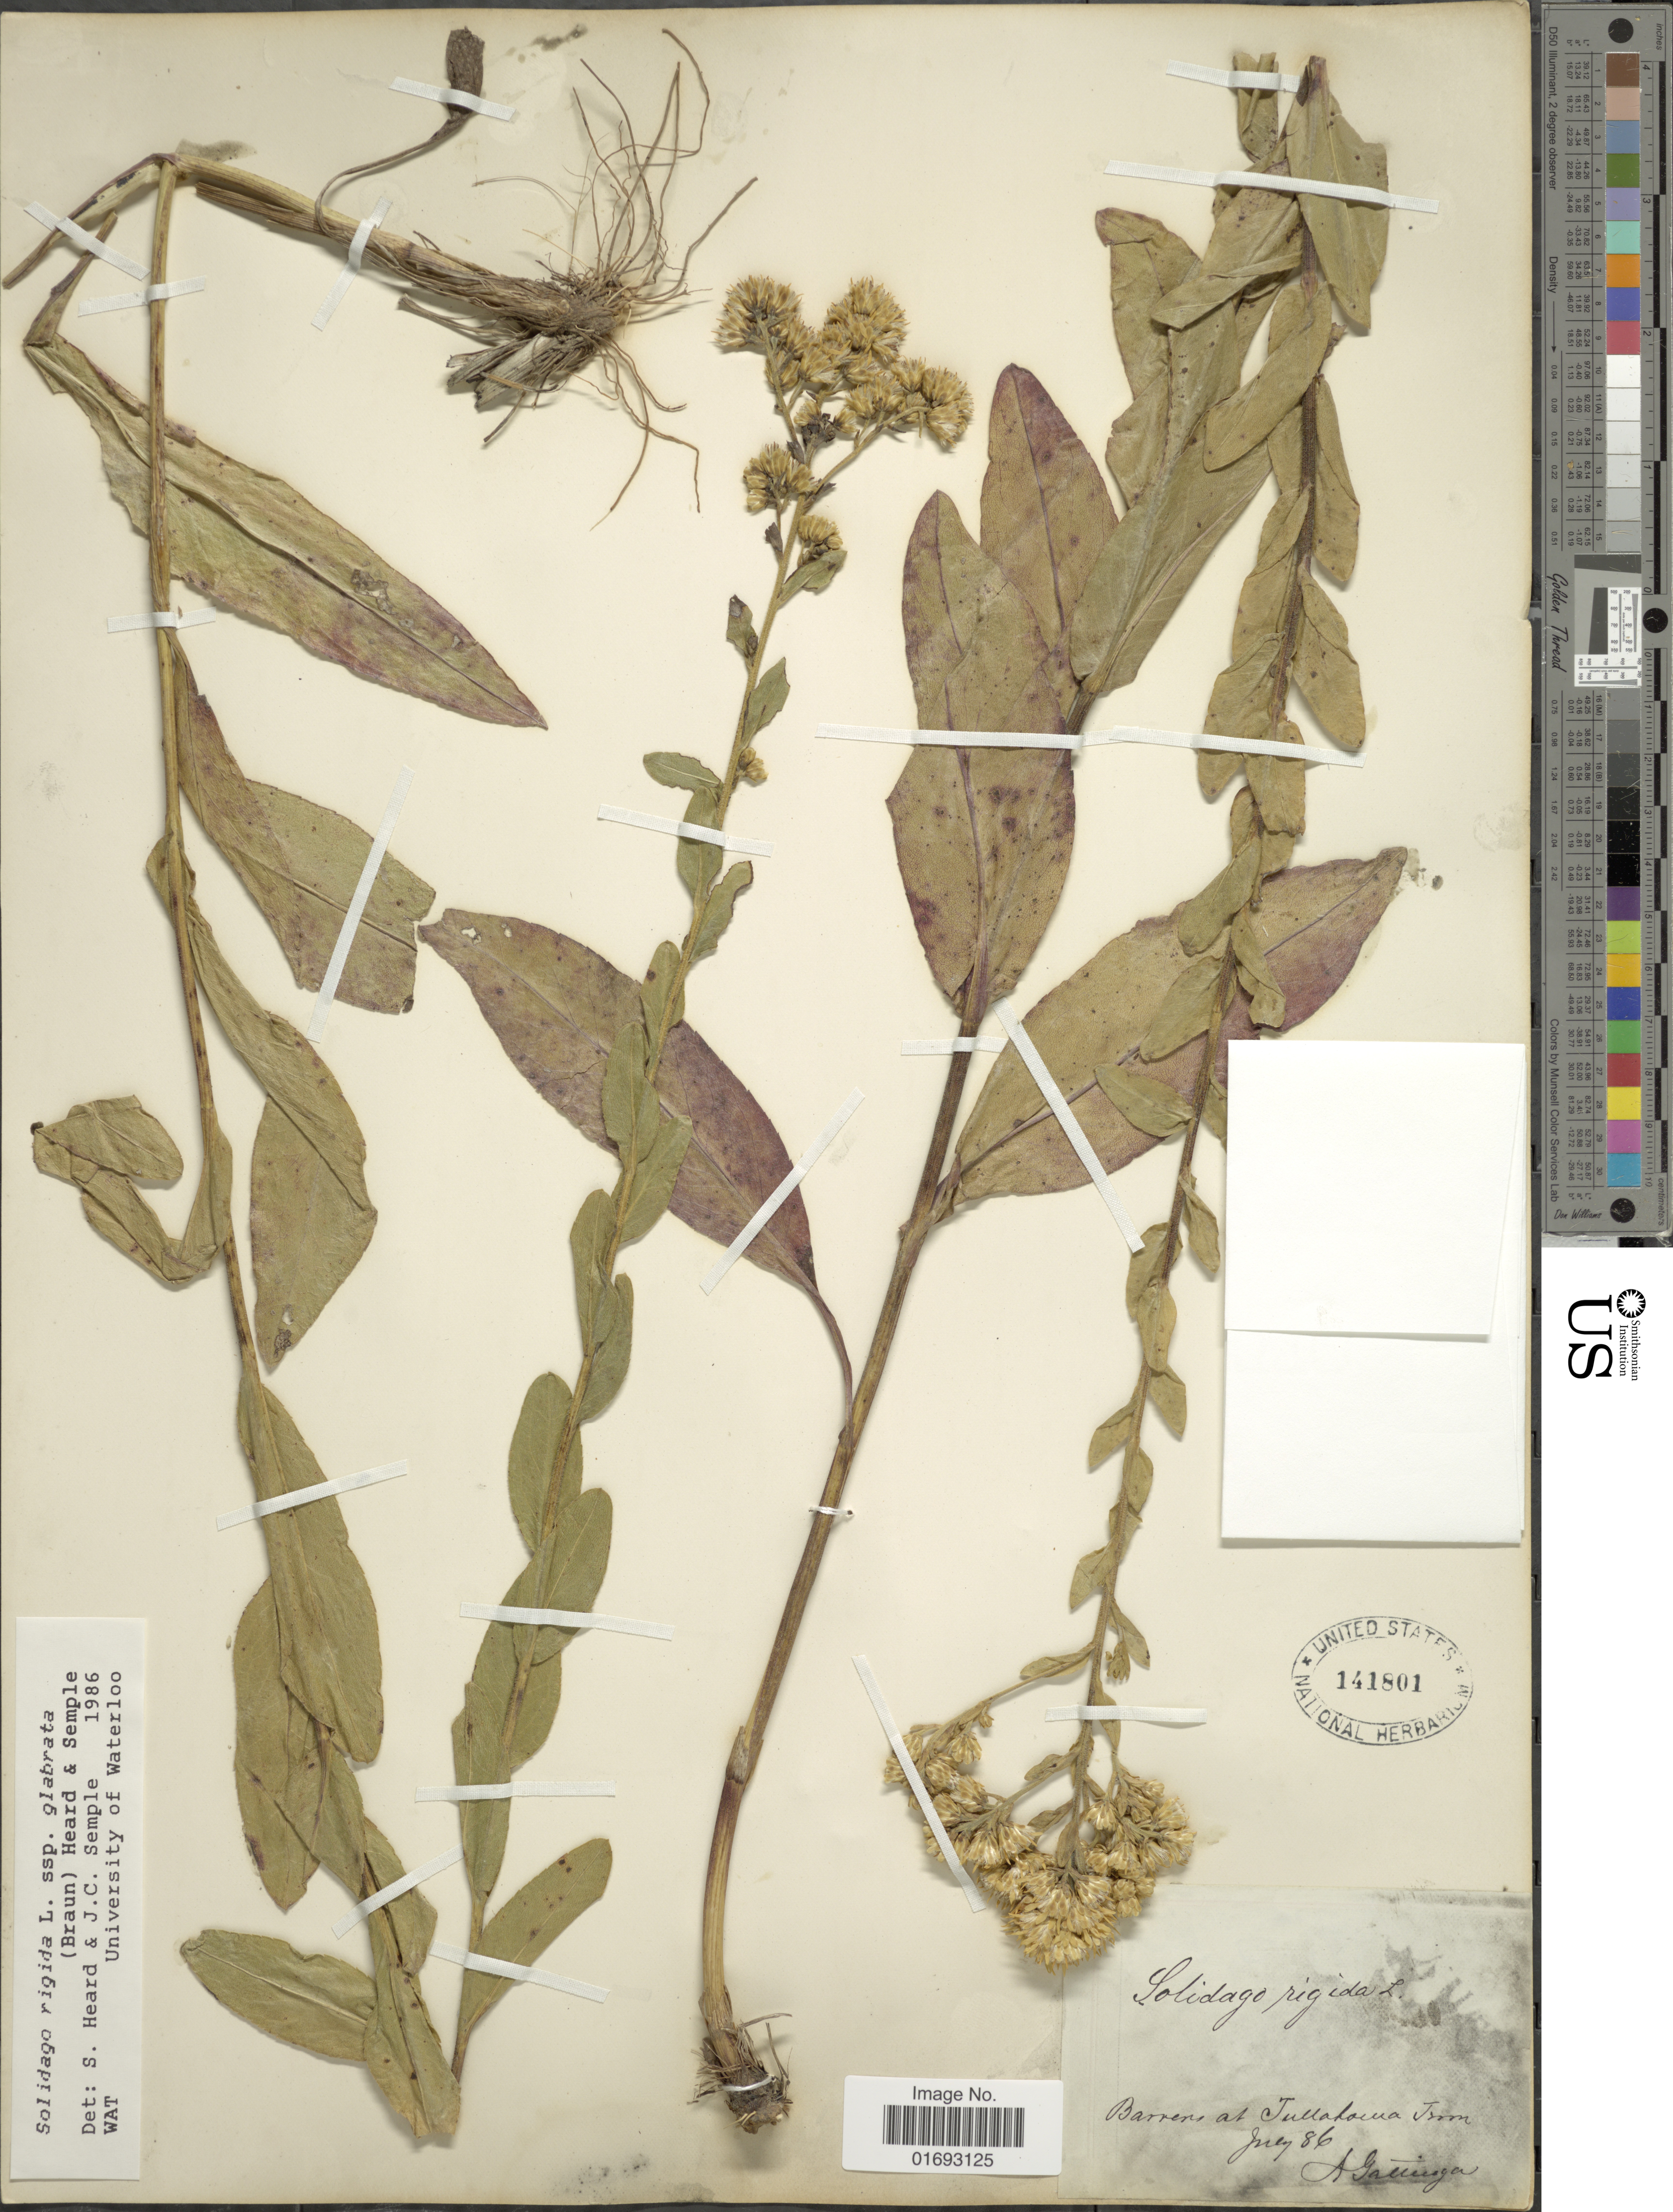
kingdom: Plantae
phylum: Tracheophyta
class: Magnoliopsida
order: Asterales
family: Asteraceae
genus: Oligoneuron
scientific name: Oligoneuron rigidum var. glabrata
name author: (E.L. Braun) G.L. Nesom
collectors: A. Gattinger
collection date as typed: Transcribed d/m/y: /7/86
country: United States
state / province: Tennessee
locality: Barrens at Tullahoma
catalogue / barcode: US 141801